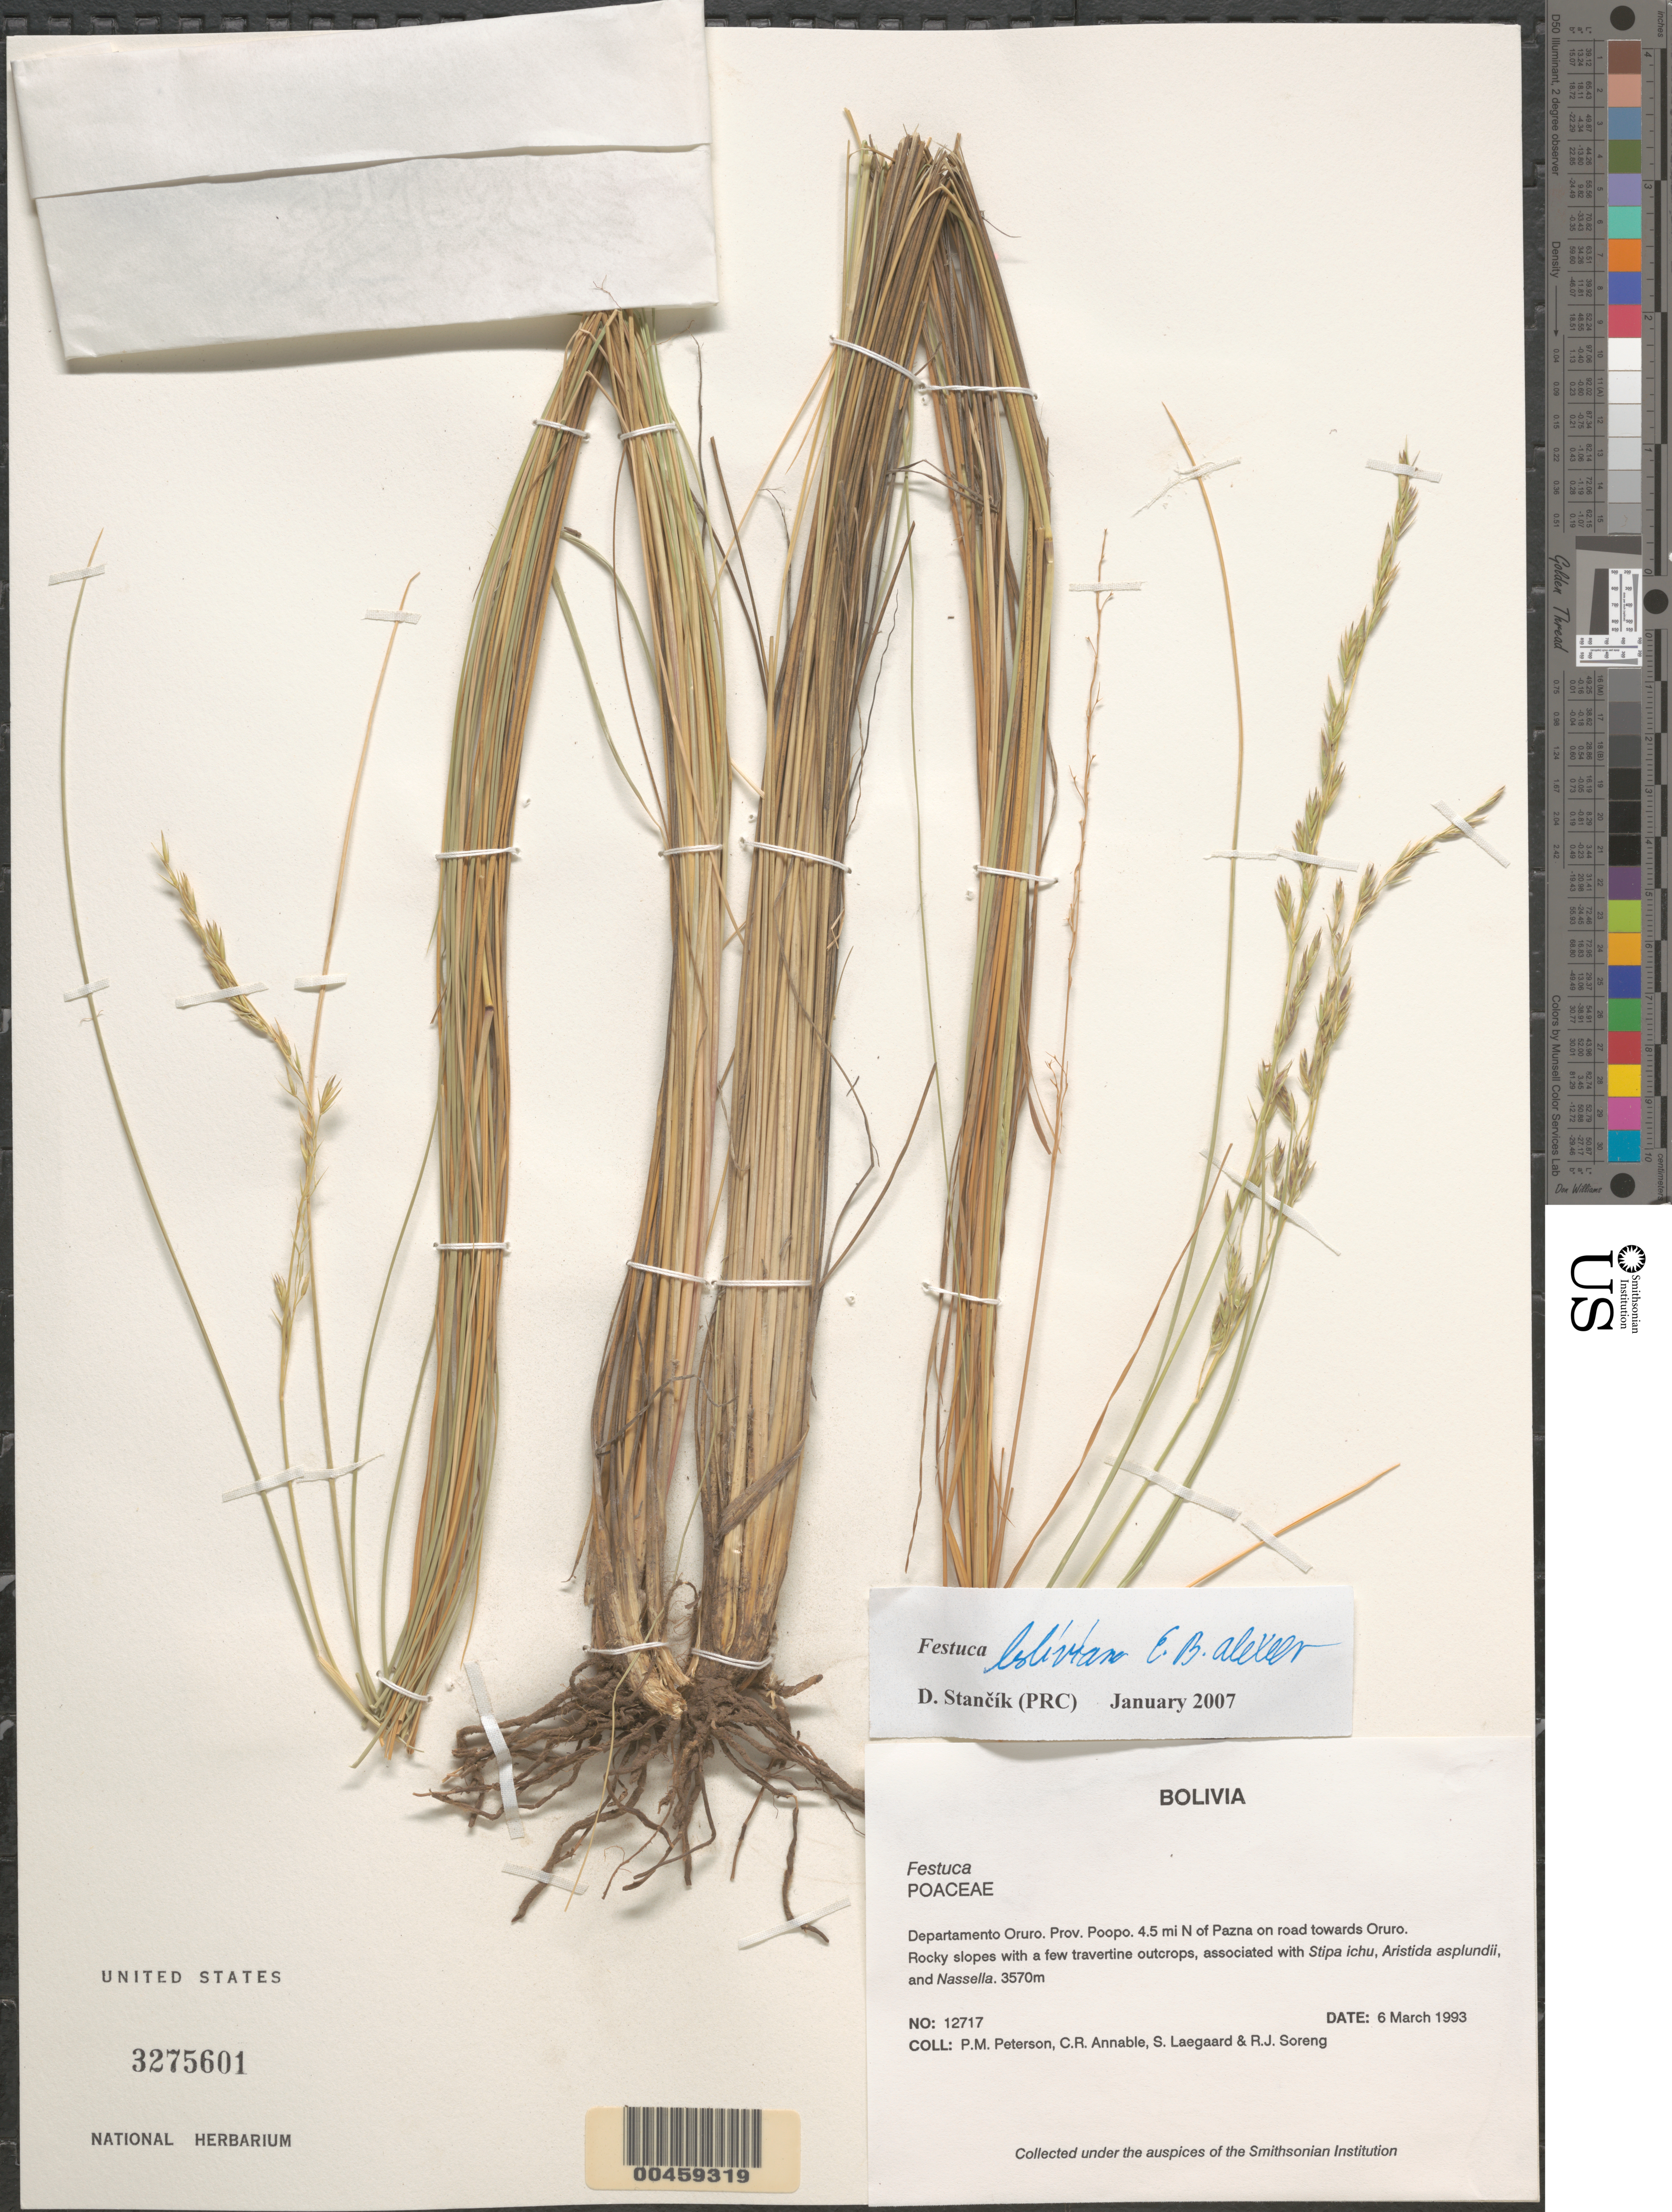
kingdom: Plantae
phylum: Tracheophyta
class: Liliopsida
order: Poales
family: Poaceae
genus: Festuca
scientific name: Festuca sp.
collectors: P. M. Peterson, C. R. Annable, S. Lægaard & R. J. Soreng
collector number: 12717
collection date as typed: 06 Mar 1993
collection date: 1993-03-06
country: Bolivia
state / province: Oruro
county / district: Poopó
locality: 4.5 mi N of Pazna on road towards Oruro.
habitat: Rocky slopes with a few travertine outcrops, associated with Stipa ichu, Aristida asplundii, and Nassella.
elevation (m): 3570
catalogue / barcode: US 3275601